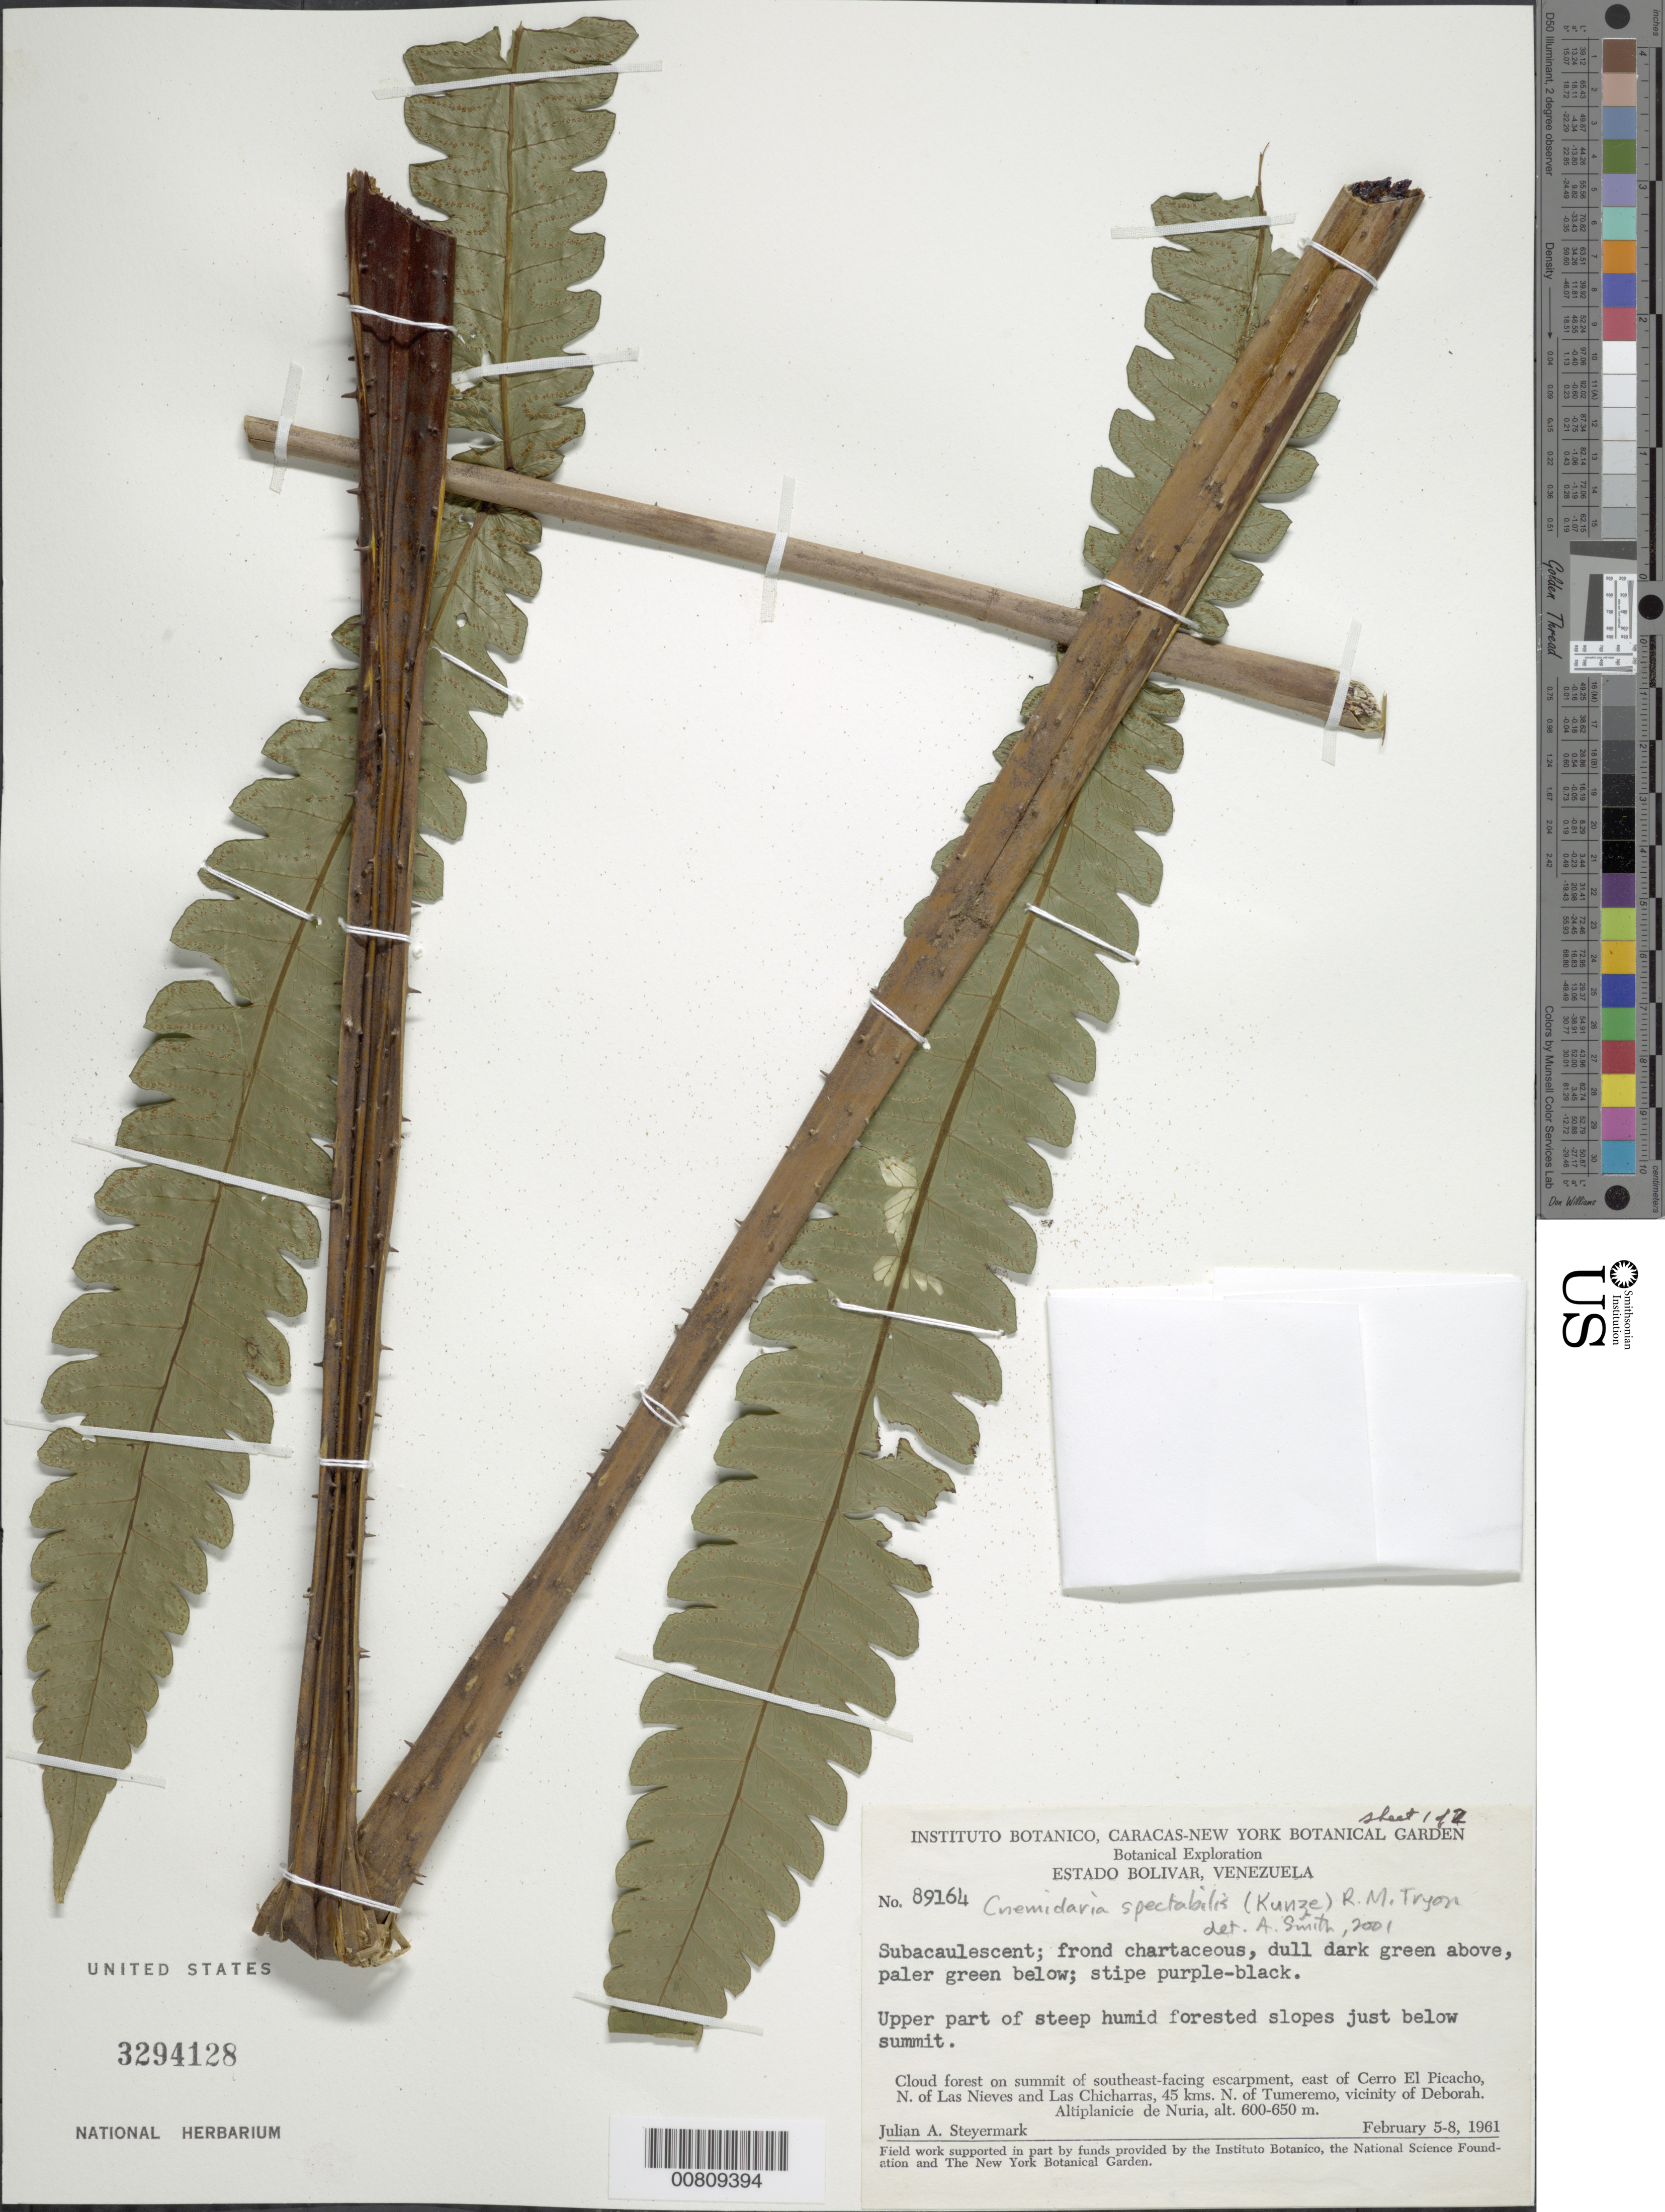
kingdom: Plantae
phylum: Tracheophyta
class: Polypodiopsida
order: Cyatheales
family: Cyatheaceae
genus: Cyathea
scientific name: Cyathea spectabilis var. spectabilis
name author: (Kunze) Domin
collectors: J. Steyermark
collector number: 89164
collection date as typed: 5-Feb-61 to 8-Feb-61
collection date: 1961-02-05/1961-02-08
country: Venezuela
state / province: Bolívar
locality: Cerro El Picacho, N of Las Nieves, 45 km N of Tumeremo, Altiplanicie de Nuria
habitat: Upper part of steep humid forested slopes just below summit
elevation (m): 600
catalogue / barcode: US 3294128